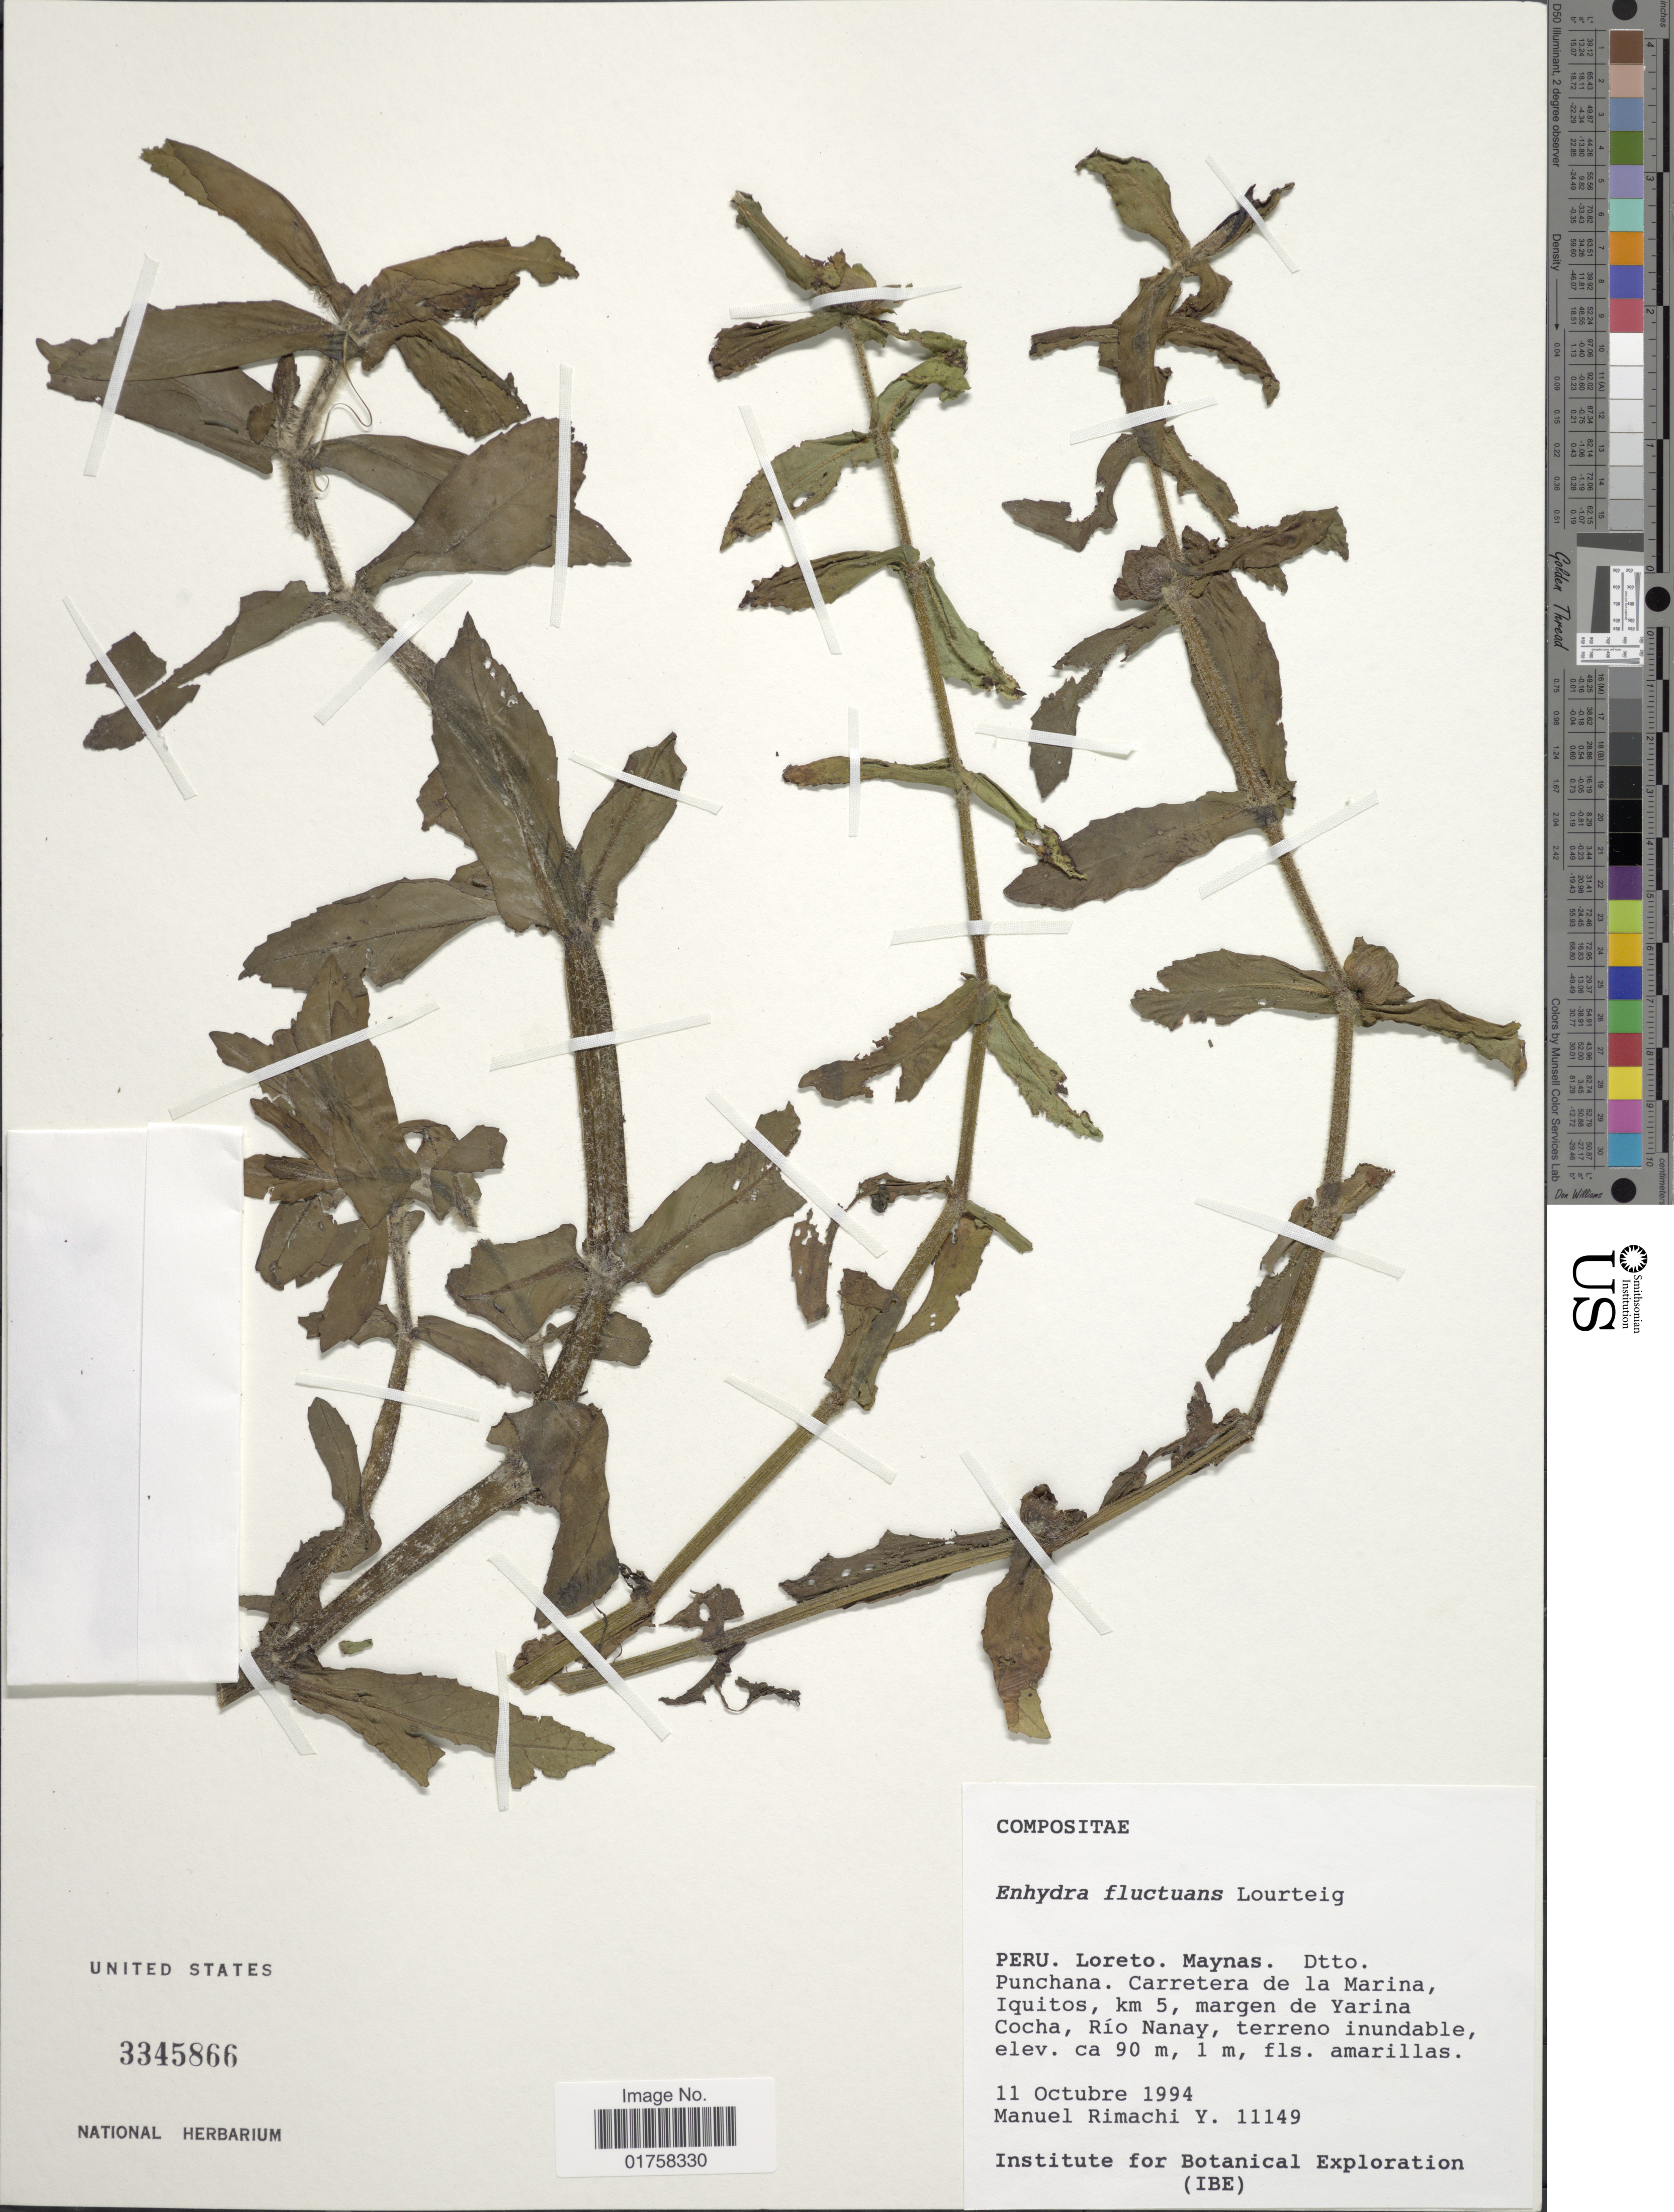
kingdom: Plantae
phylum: Tracheophyta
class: Magnoliopsida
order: Asterales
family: Asteraceae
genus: Enhydra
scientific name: Enhydra fluctuans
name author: Lour.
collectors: M. Rimachi Y.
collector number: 11149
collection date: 1994-10-11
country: Peru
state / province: Loreto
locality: Maynas. Dtto. Punchana. Carretera de la Marina, Iquitos, km 5, margen de Yarina Cocha, Río Nanay, terreno inundable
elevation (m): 90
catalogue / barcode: US 3345866